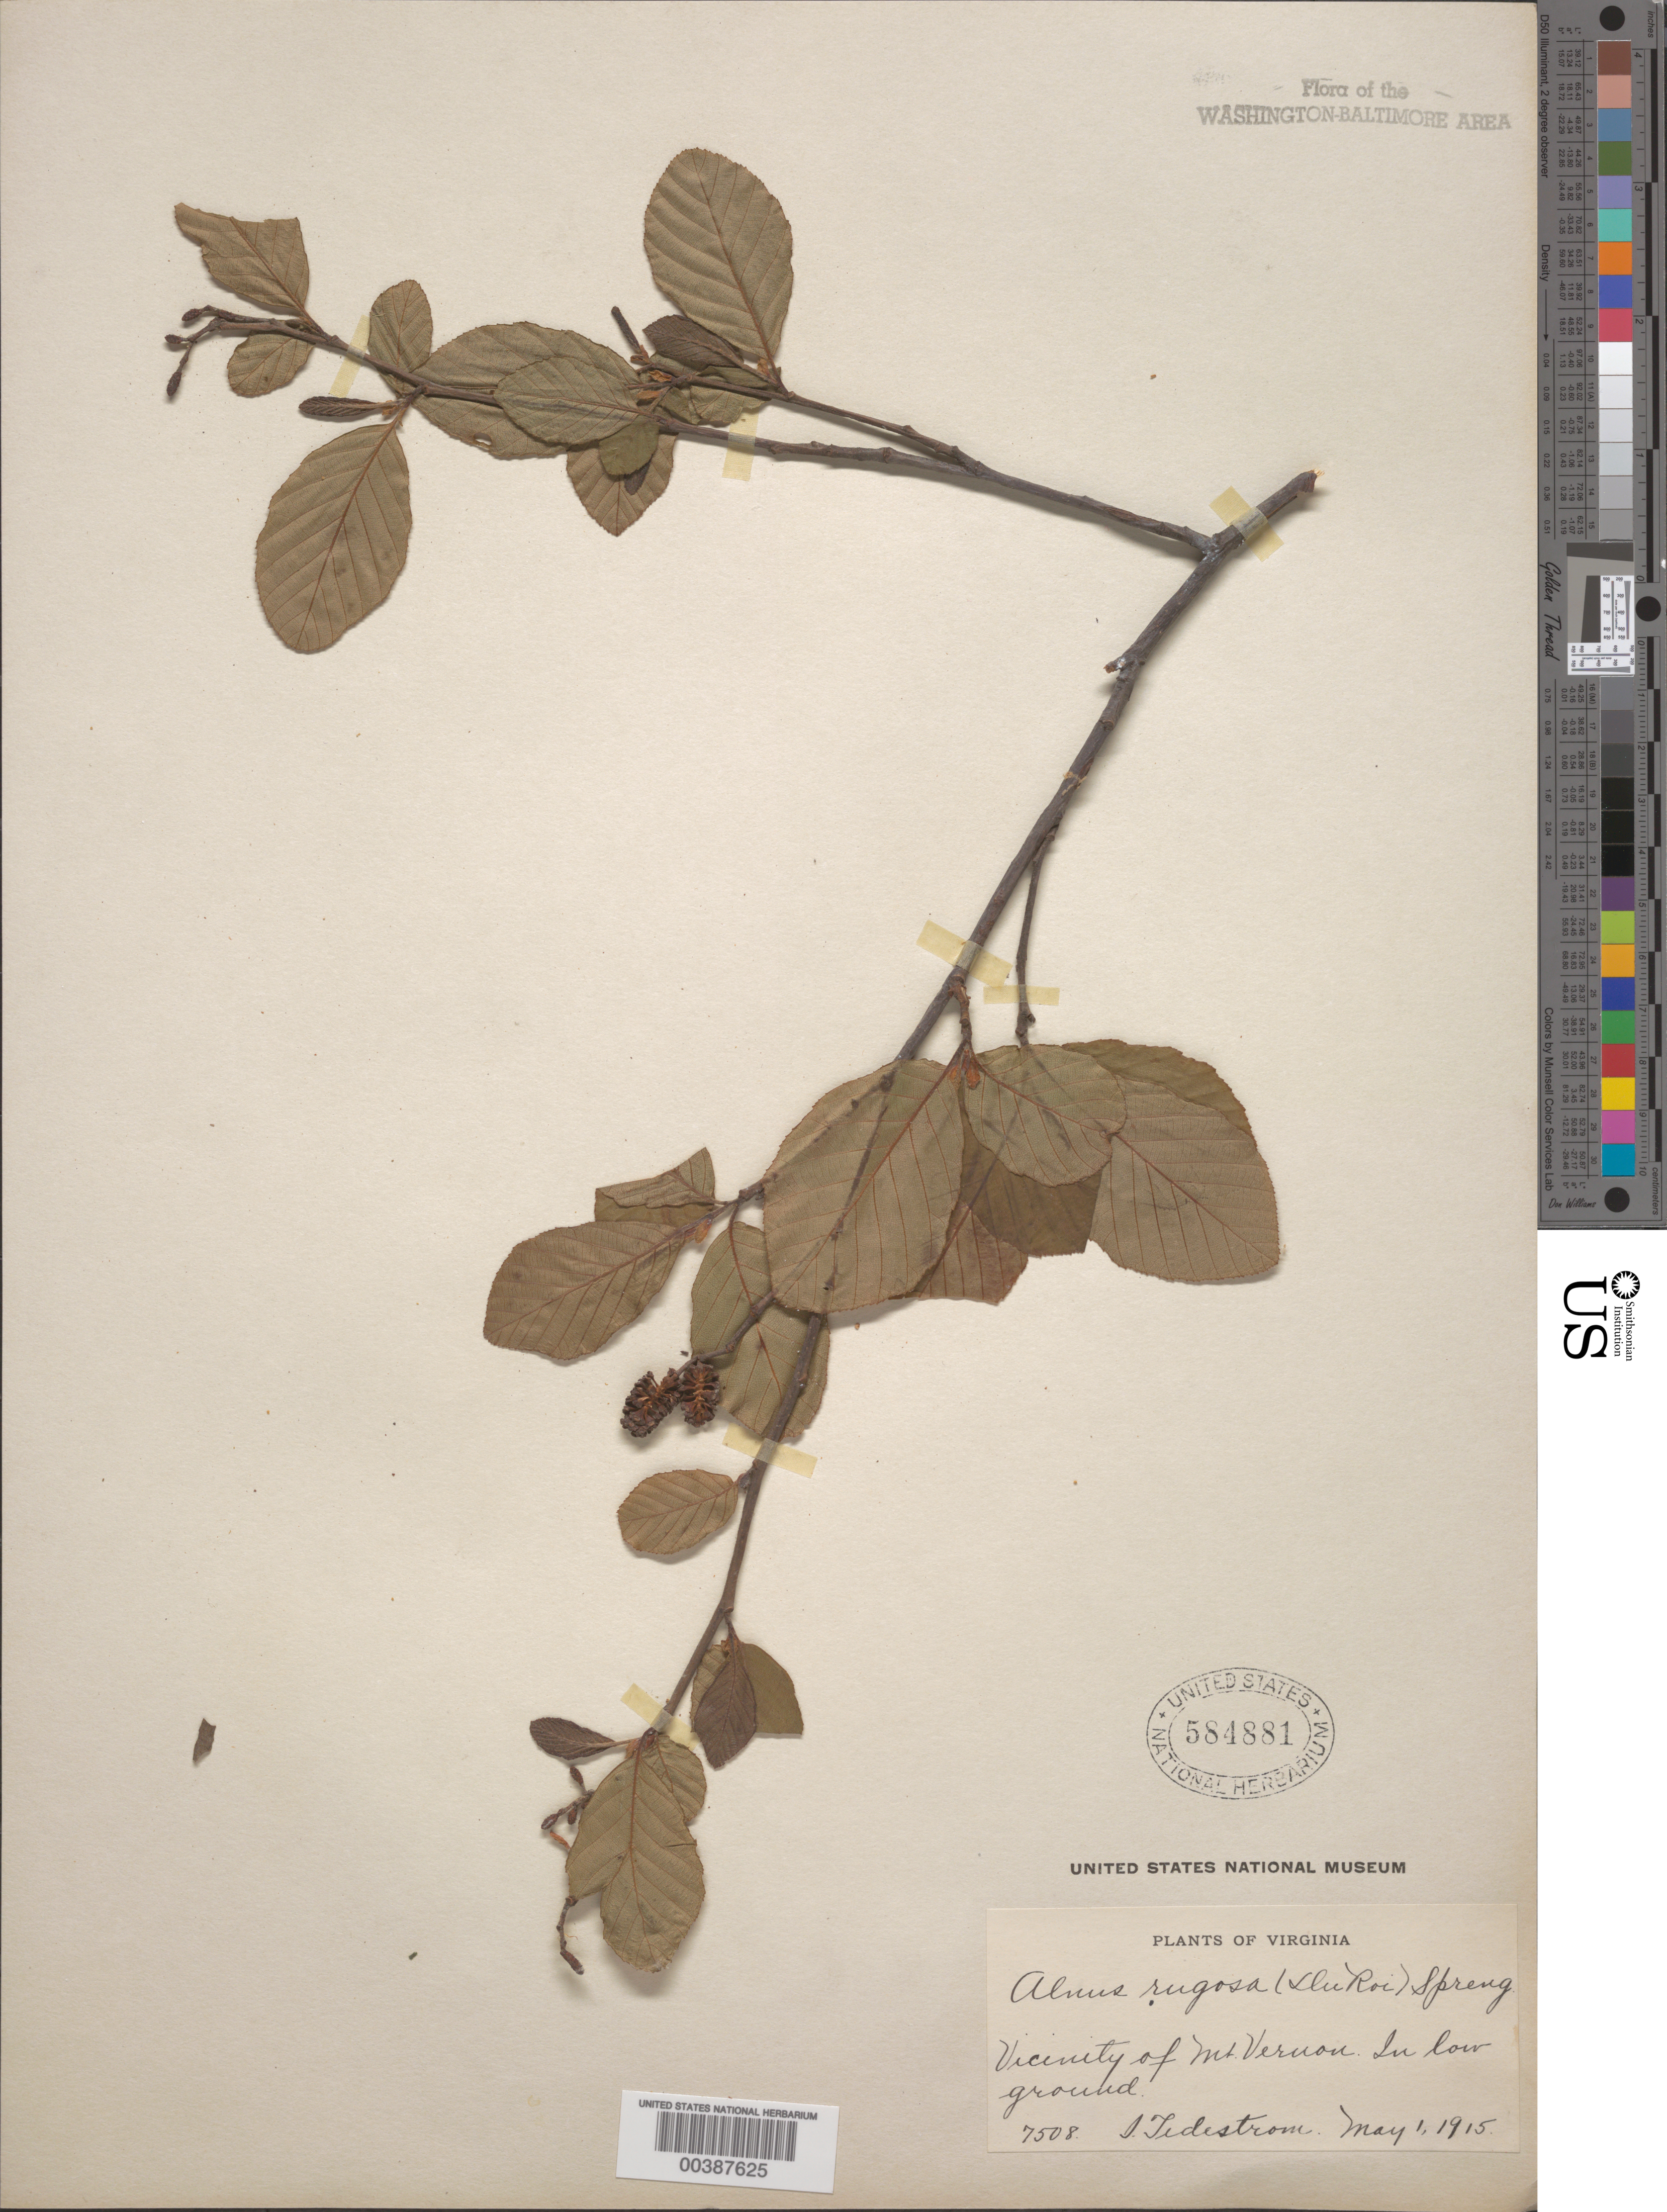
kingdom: Plantae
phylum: Tracheophyta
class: Magnoliopsida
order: Fagales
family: Betulaceae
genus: Alnus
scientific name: Alnus serrulata var. vulgaris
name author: Fernald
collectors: I. F. Tidestrom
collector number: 7508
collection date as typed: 01 May 1915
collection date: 1915-05-01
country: United States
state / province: Virginia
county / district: Fairfax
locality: Mount Vernon vicinity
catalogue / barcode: US 584881